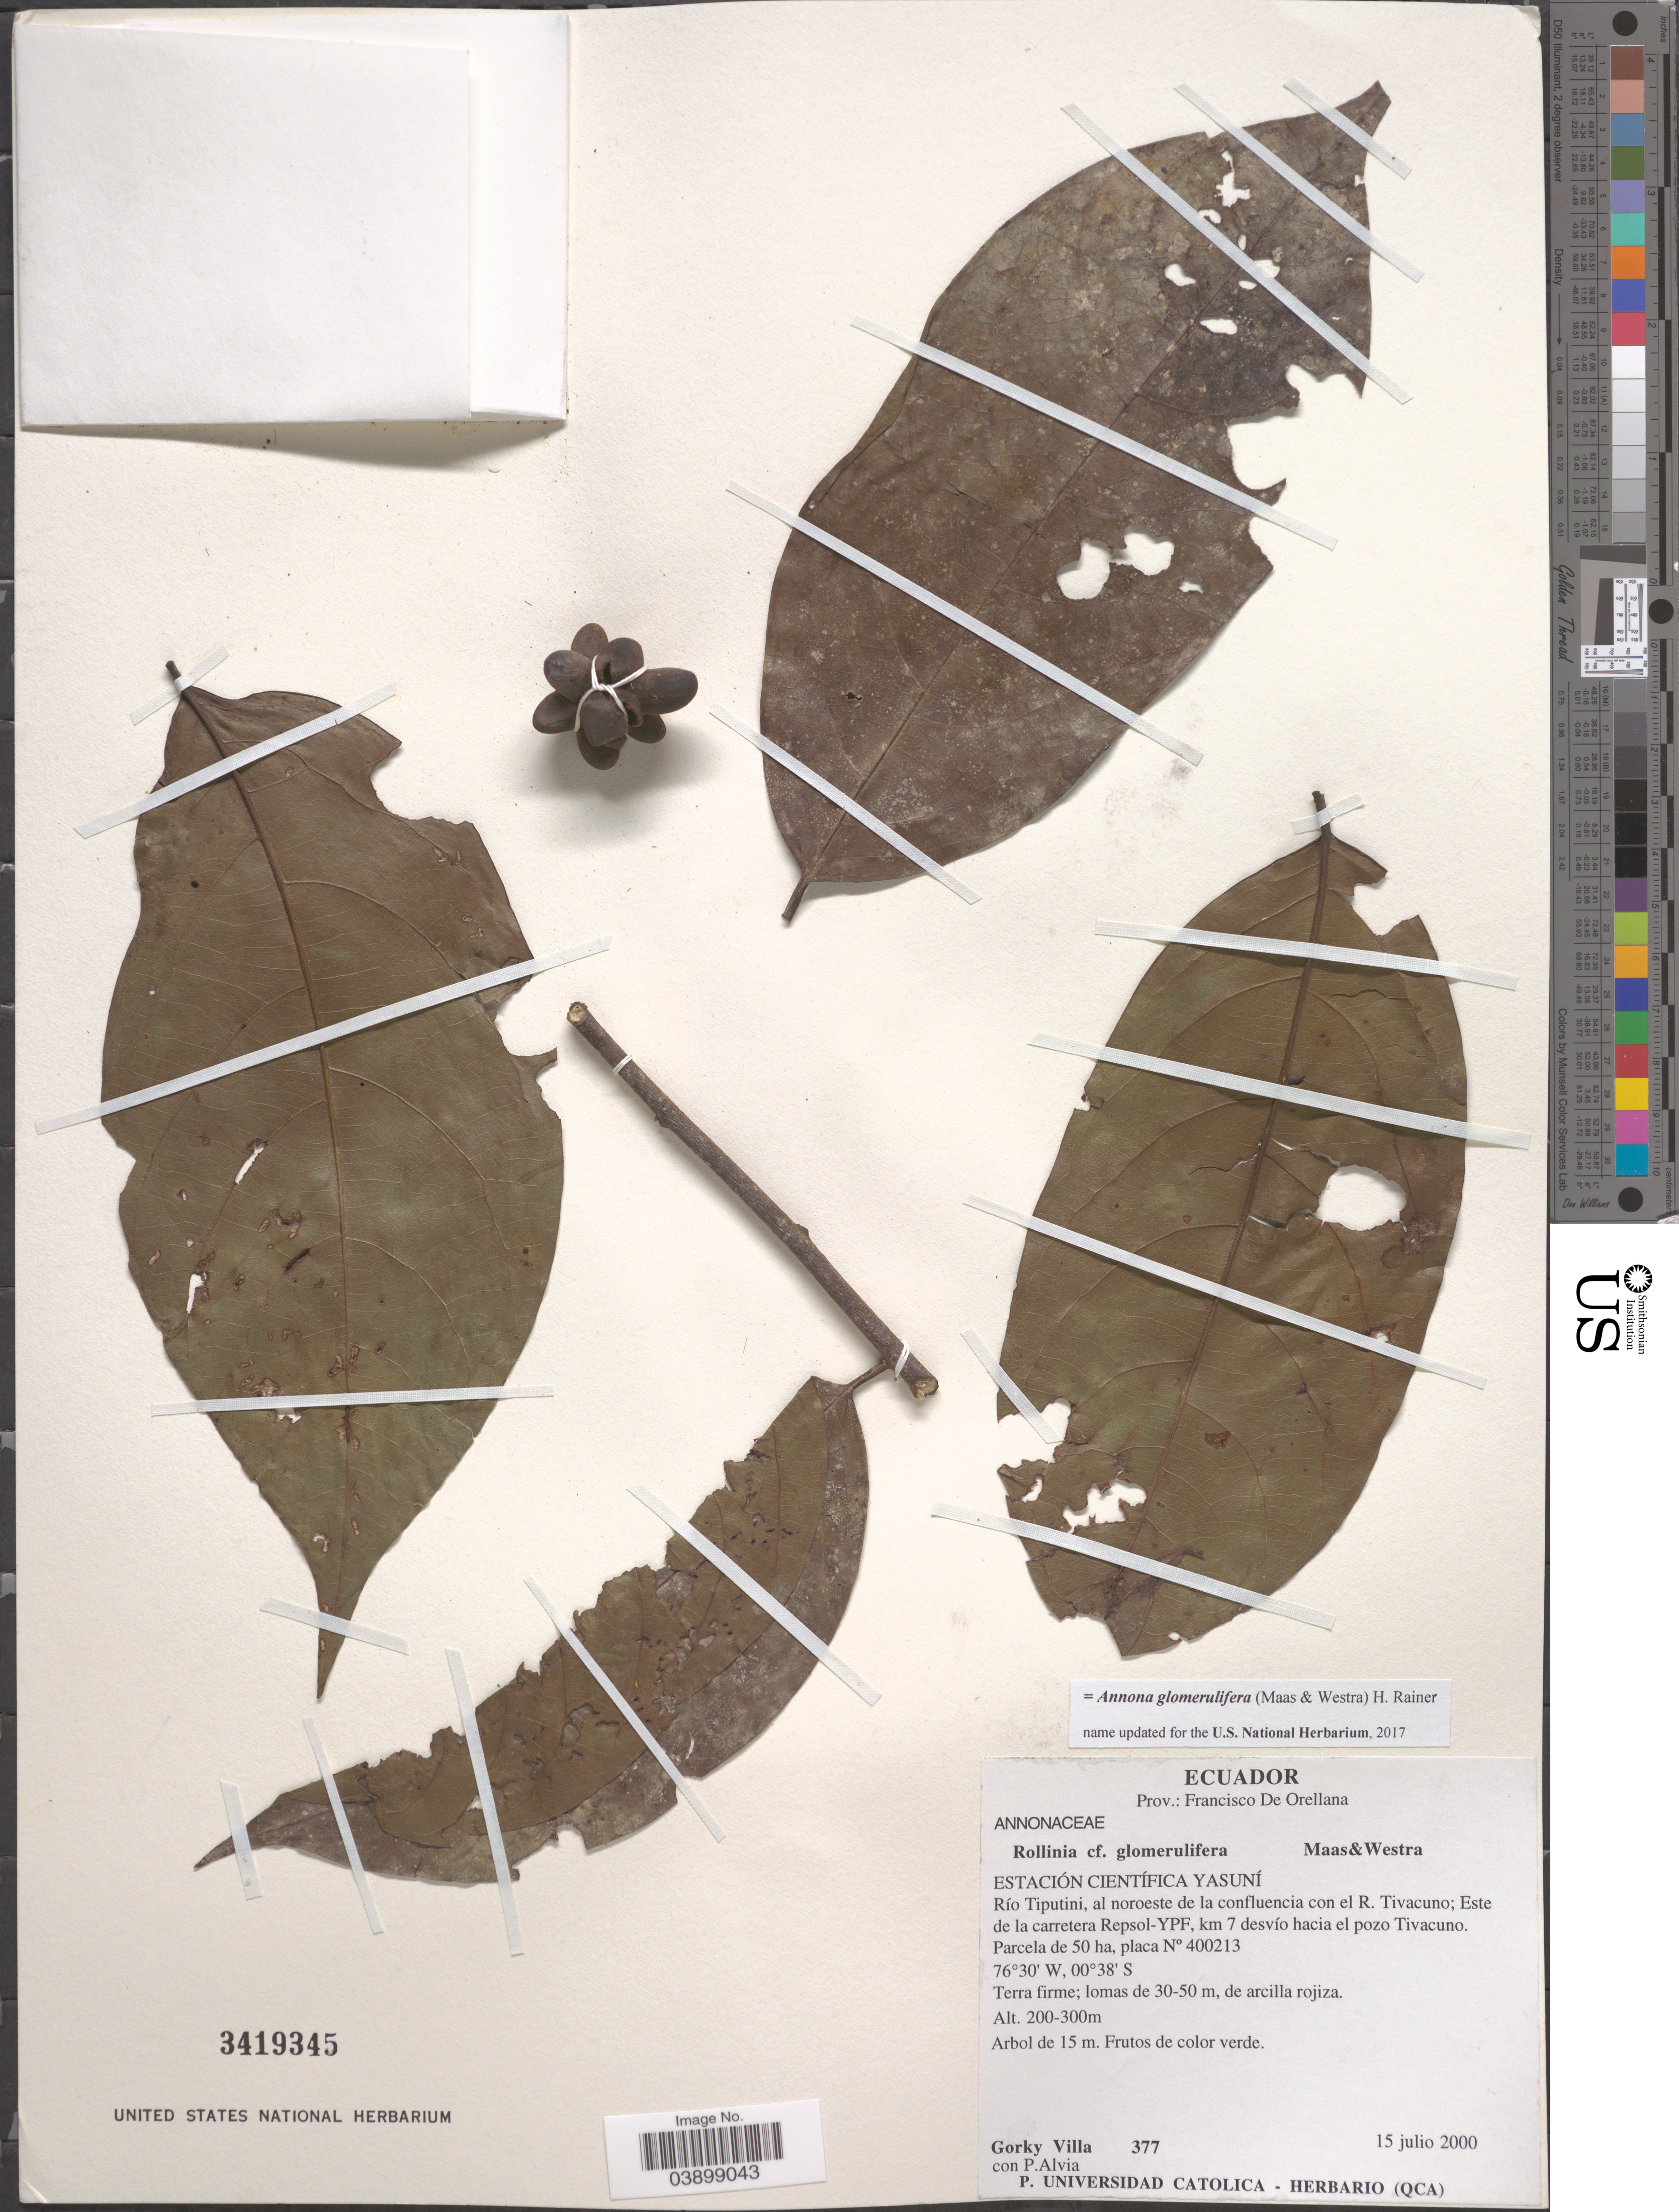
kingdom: Plantae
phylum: Tracheophyta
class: Magnoliopsida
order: Magnoliales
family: Annonaceae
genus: Annona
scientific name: Annona glomerulifera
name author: (Maas & Westra) H. Rainer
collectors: G. Villa & P. Alvia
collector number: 377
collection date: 2000-07-15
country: Ecuador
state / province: Orellana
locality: Prov.: Francisco De Orellana. ESTACIÓN CIENTÍFICA YASUNÍ. Río Tiputini, al noroeste de la confluencia con el R. Tivacuno; Este de la carretera Repsol-YPF, km 7 desvío hacia el pozo Tivacuno. Parcela de 50 ha, placa No. 400213.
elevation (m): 200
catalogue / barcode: US 3419345